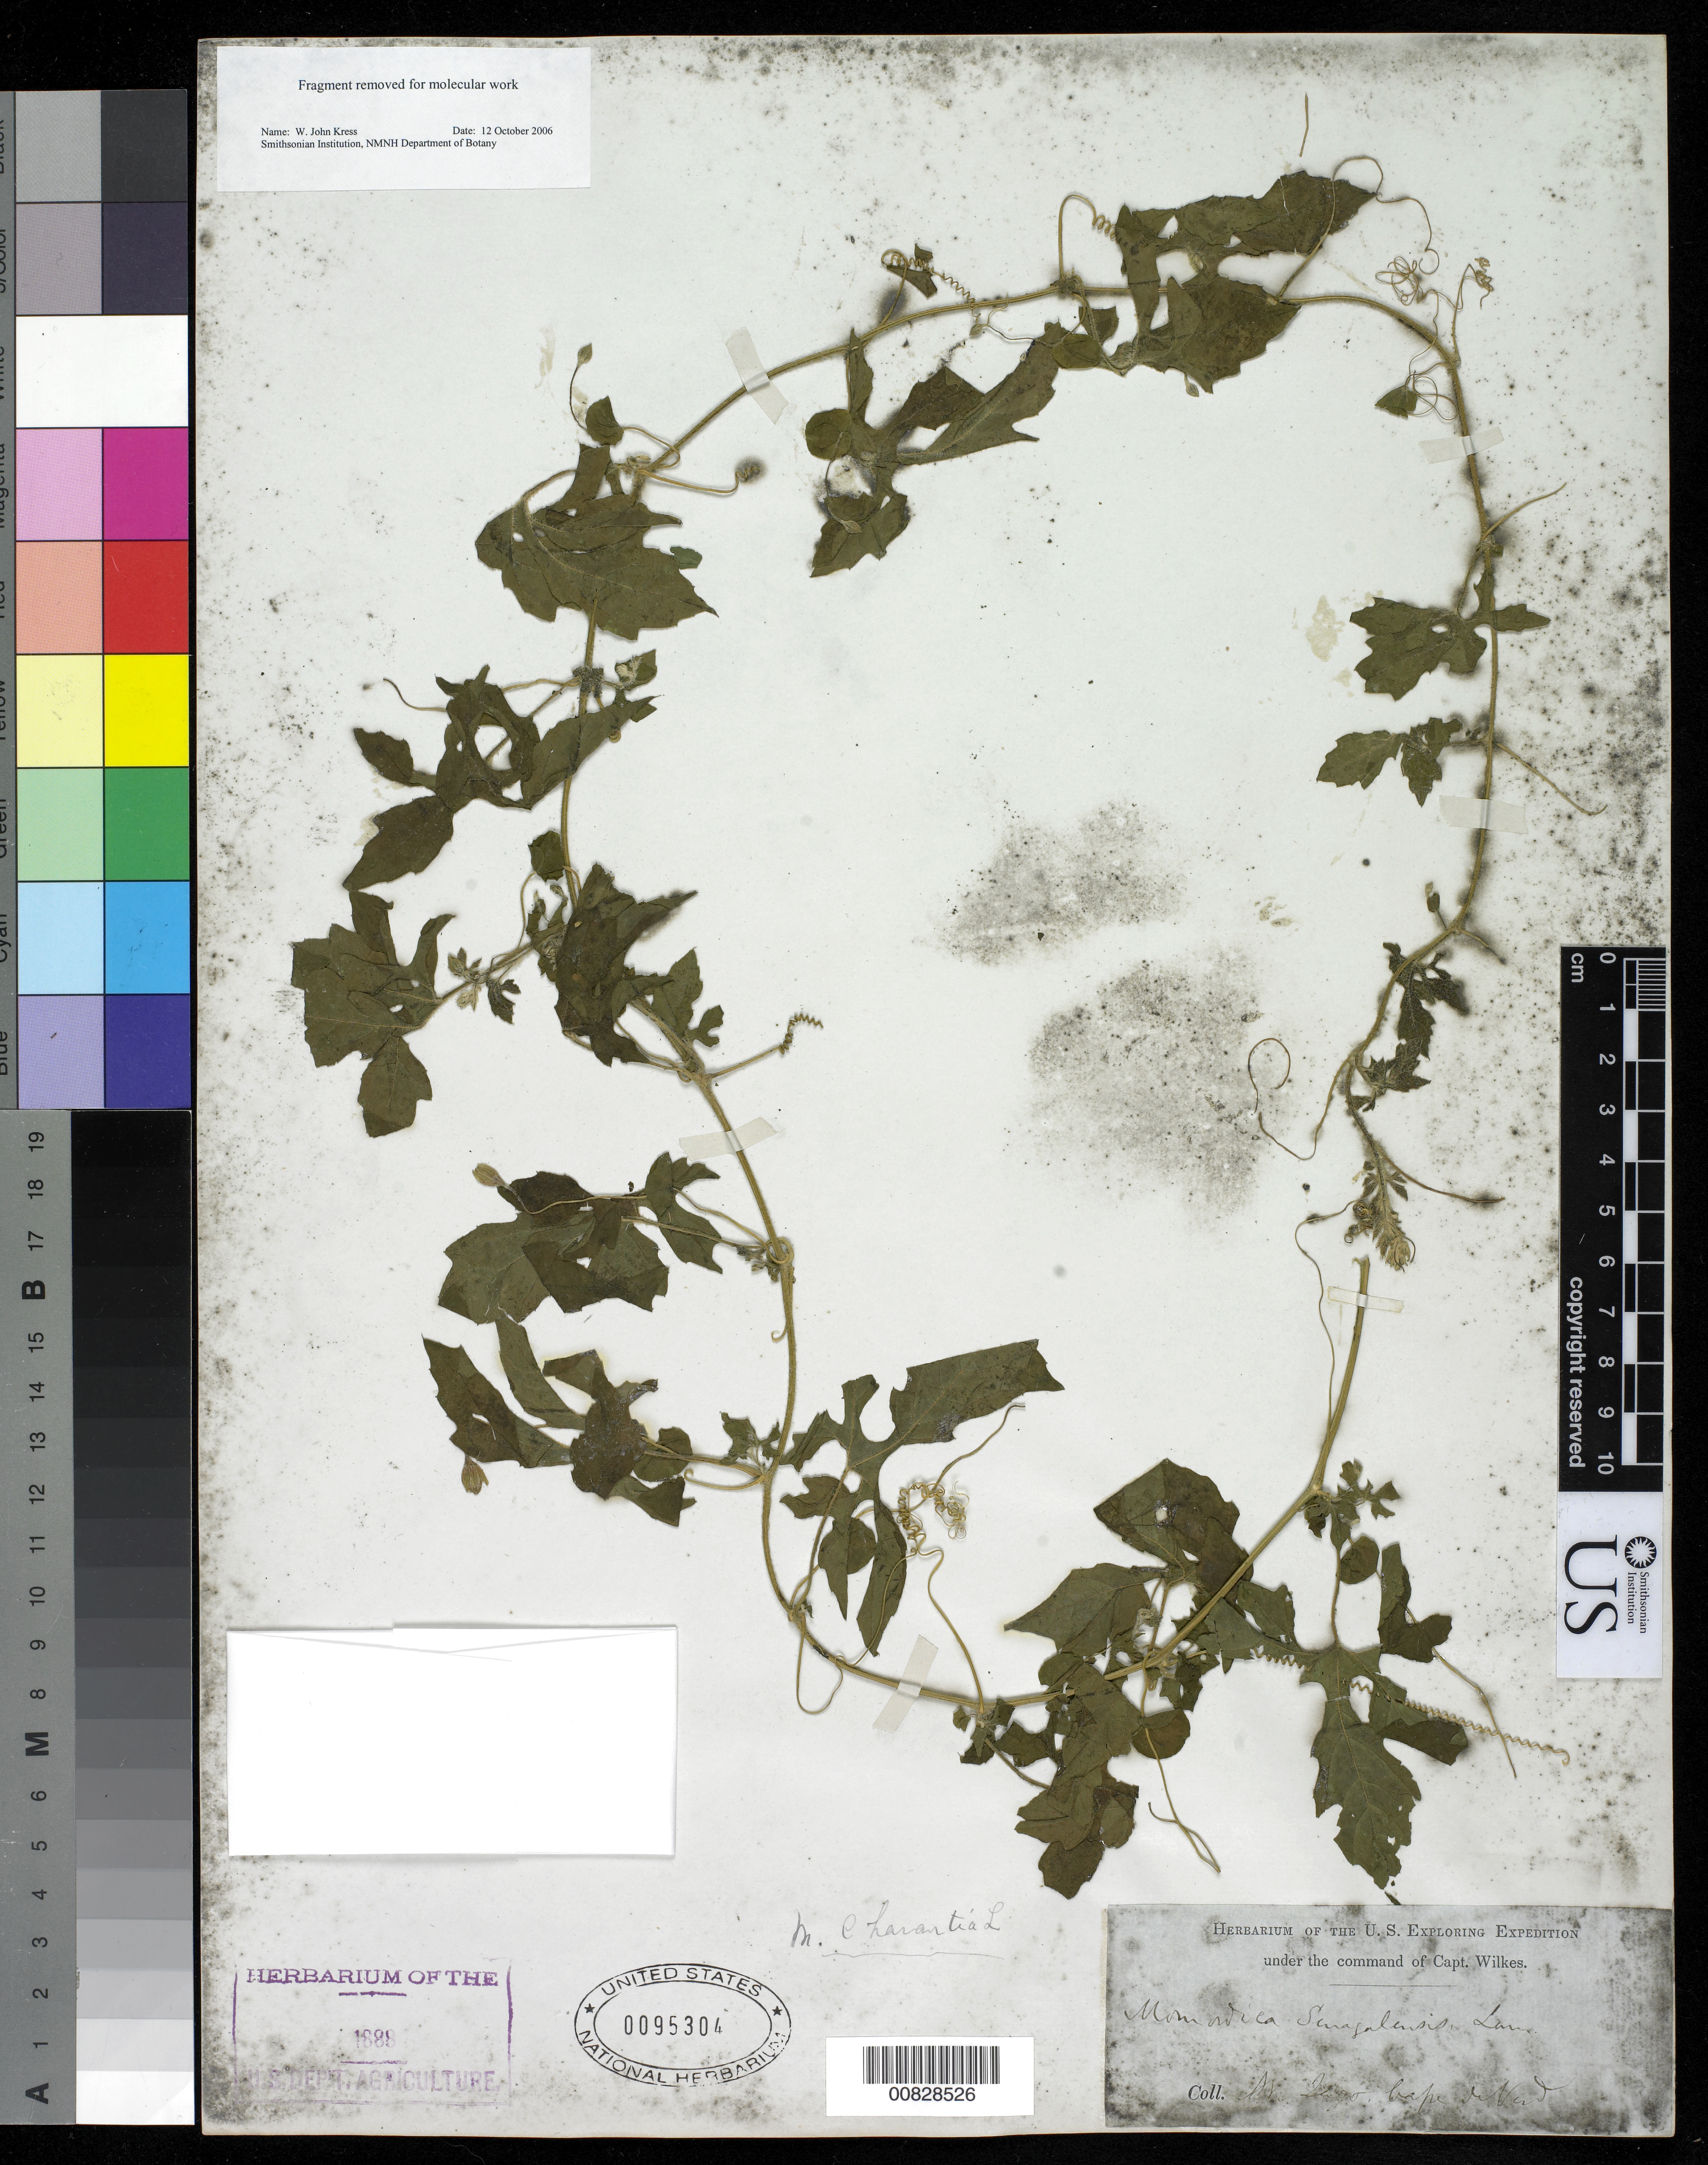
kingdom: Plantae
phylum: Tracheophyta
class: Magnoliopsida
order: Cucurbitales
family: Cucurbitaceae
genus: Momordica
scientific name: Momordica charantia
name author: L.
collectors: Wilkes Explor. Exped.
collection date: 1838/1842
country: Cape Verde Islands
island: Cape Verde Is.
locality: St. Jago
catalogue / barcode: US 95304